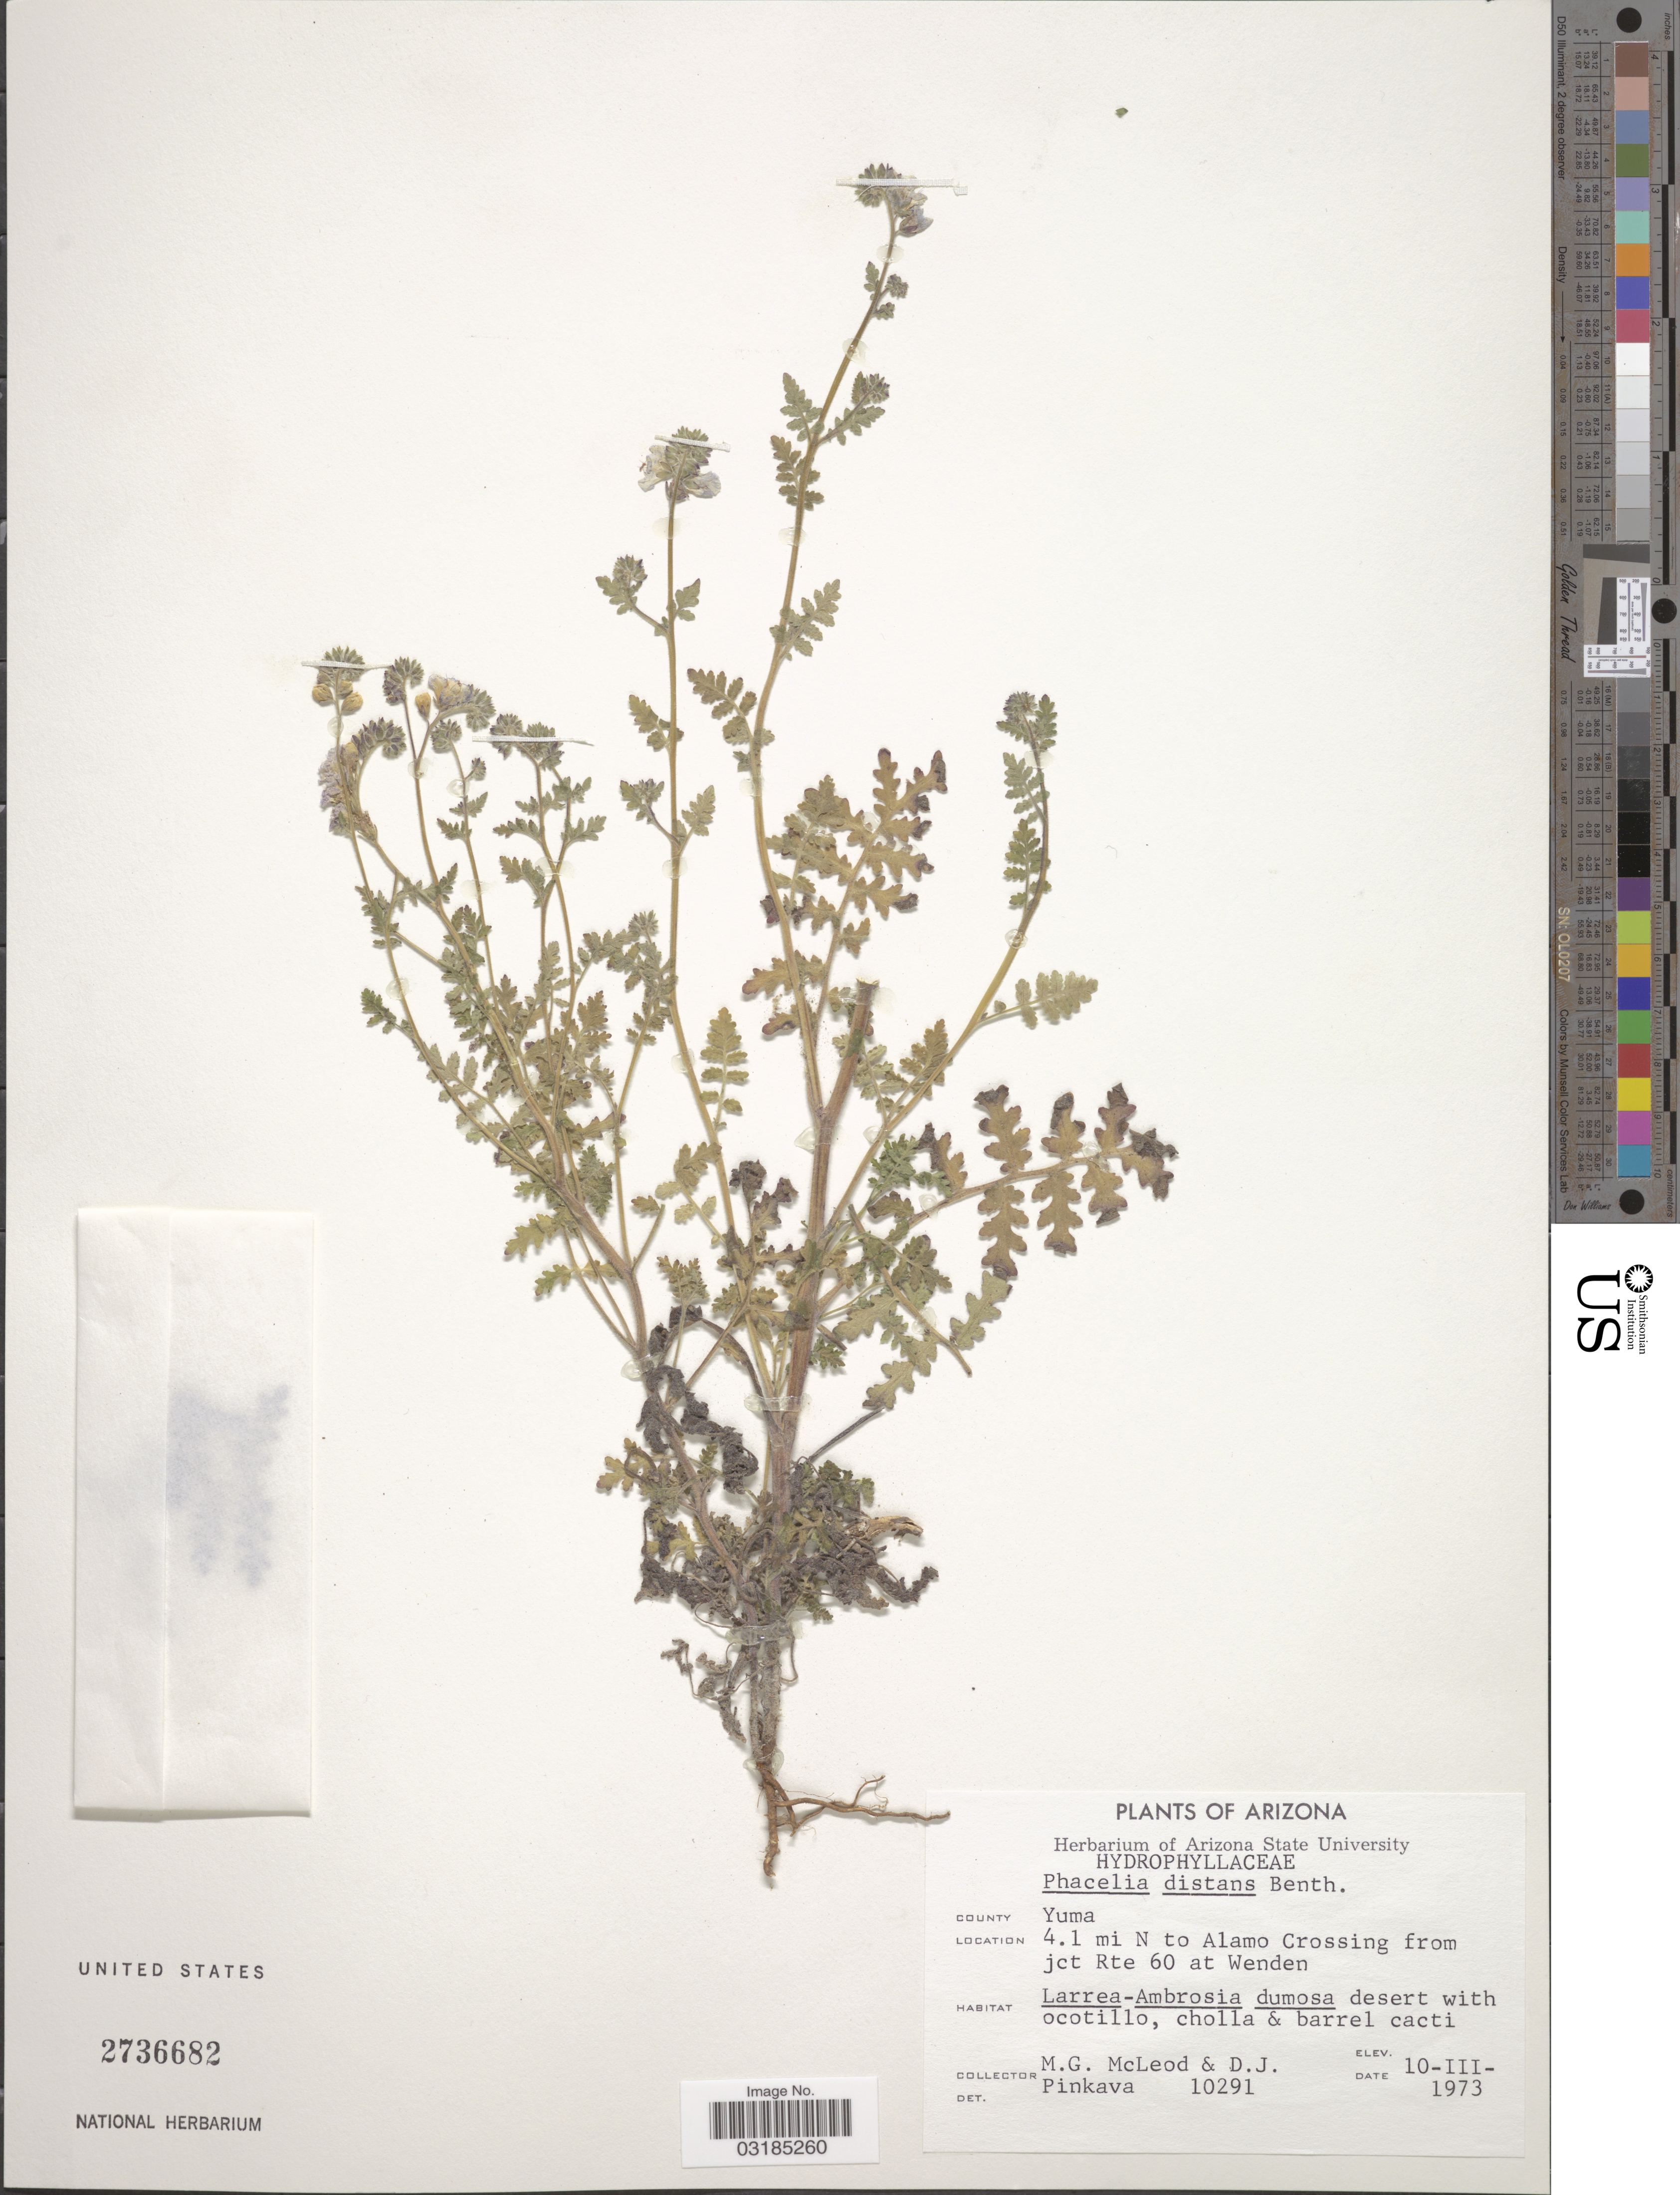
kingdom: Plantae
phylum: Tracheophyta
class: Magnoliopsida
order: Boraginales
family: Hydrophyllaceae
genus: Phacelia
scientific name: Phacelia distans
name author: Benth.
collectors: M. McLeod & D. J. Pinkava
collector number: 10291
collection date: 1973-03-10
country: United States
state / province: Arizona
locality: County Yuma. 4.1 mi N to Alamo Crossing from jct Rte 60 at Wenden.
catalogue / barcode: US 2736682